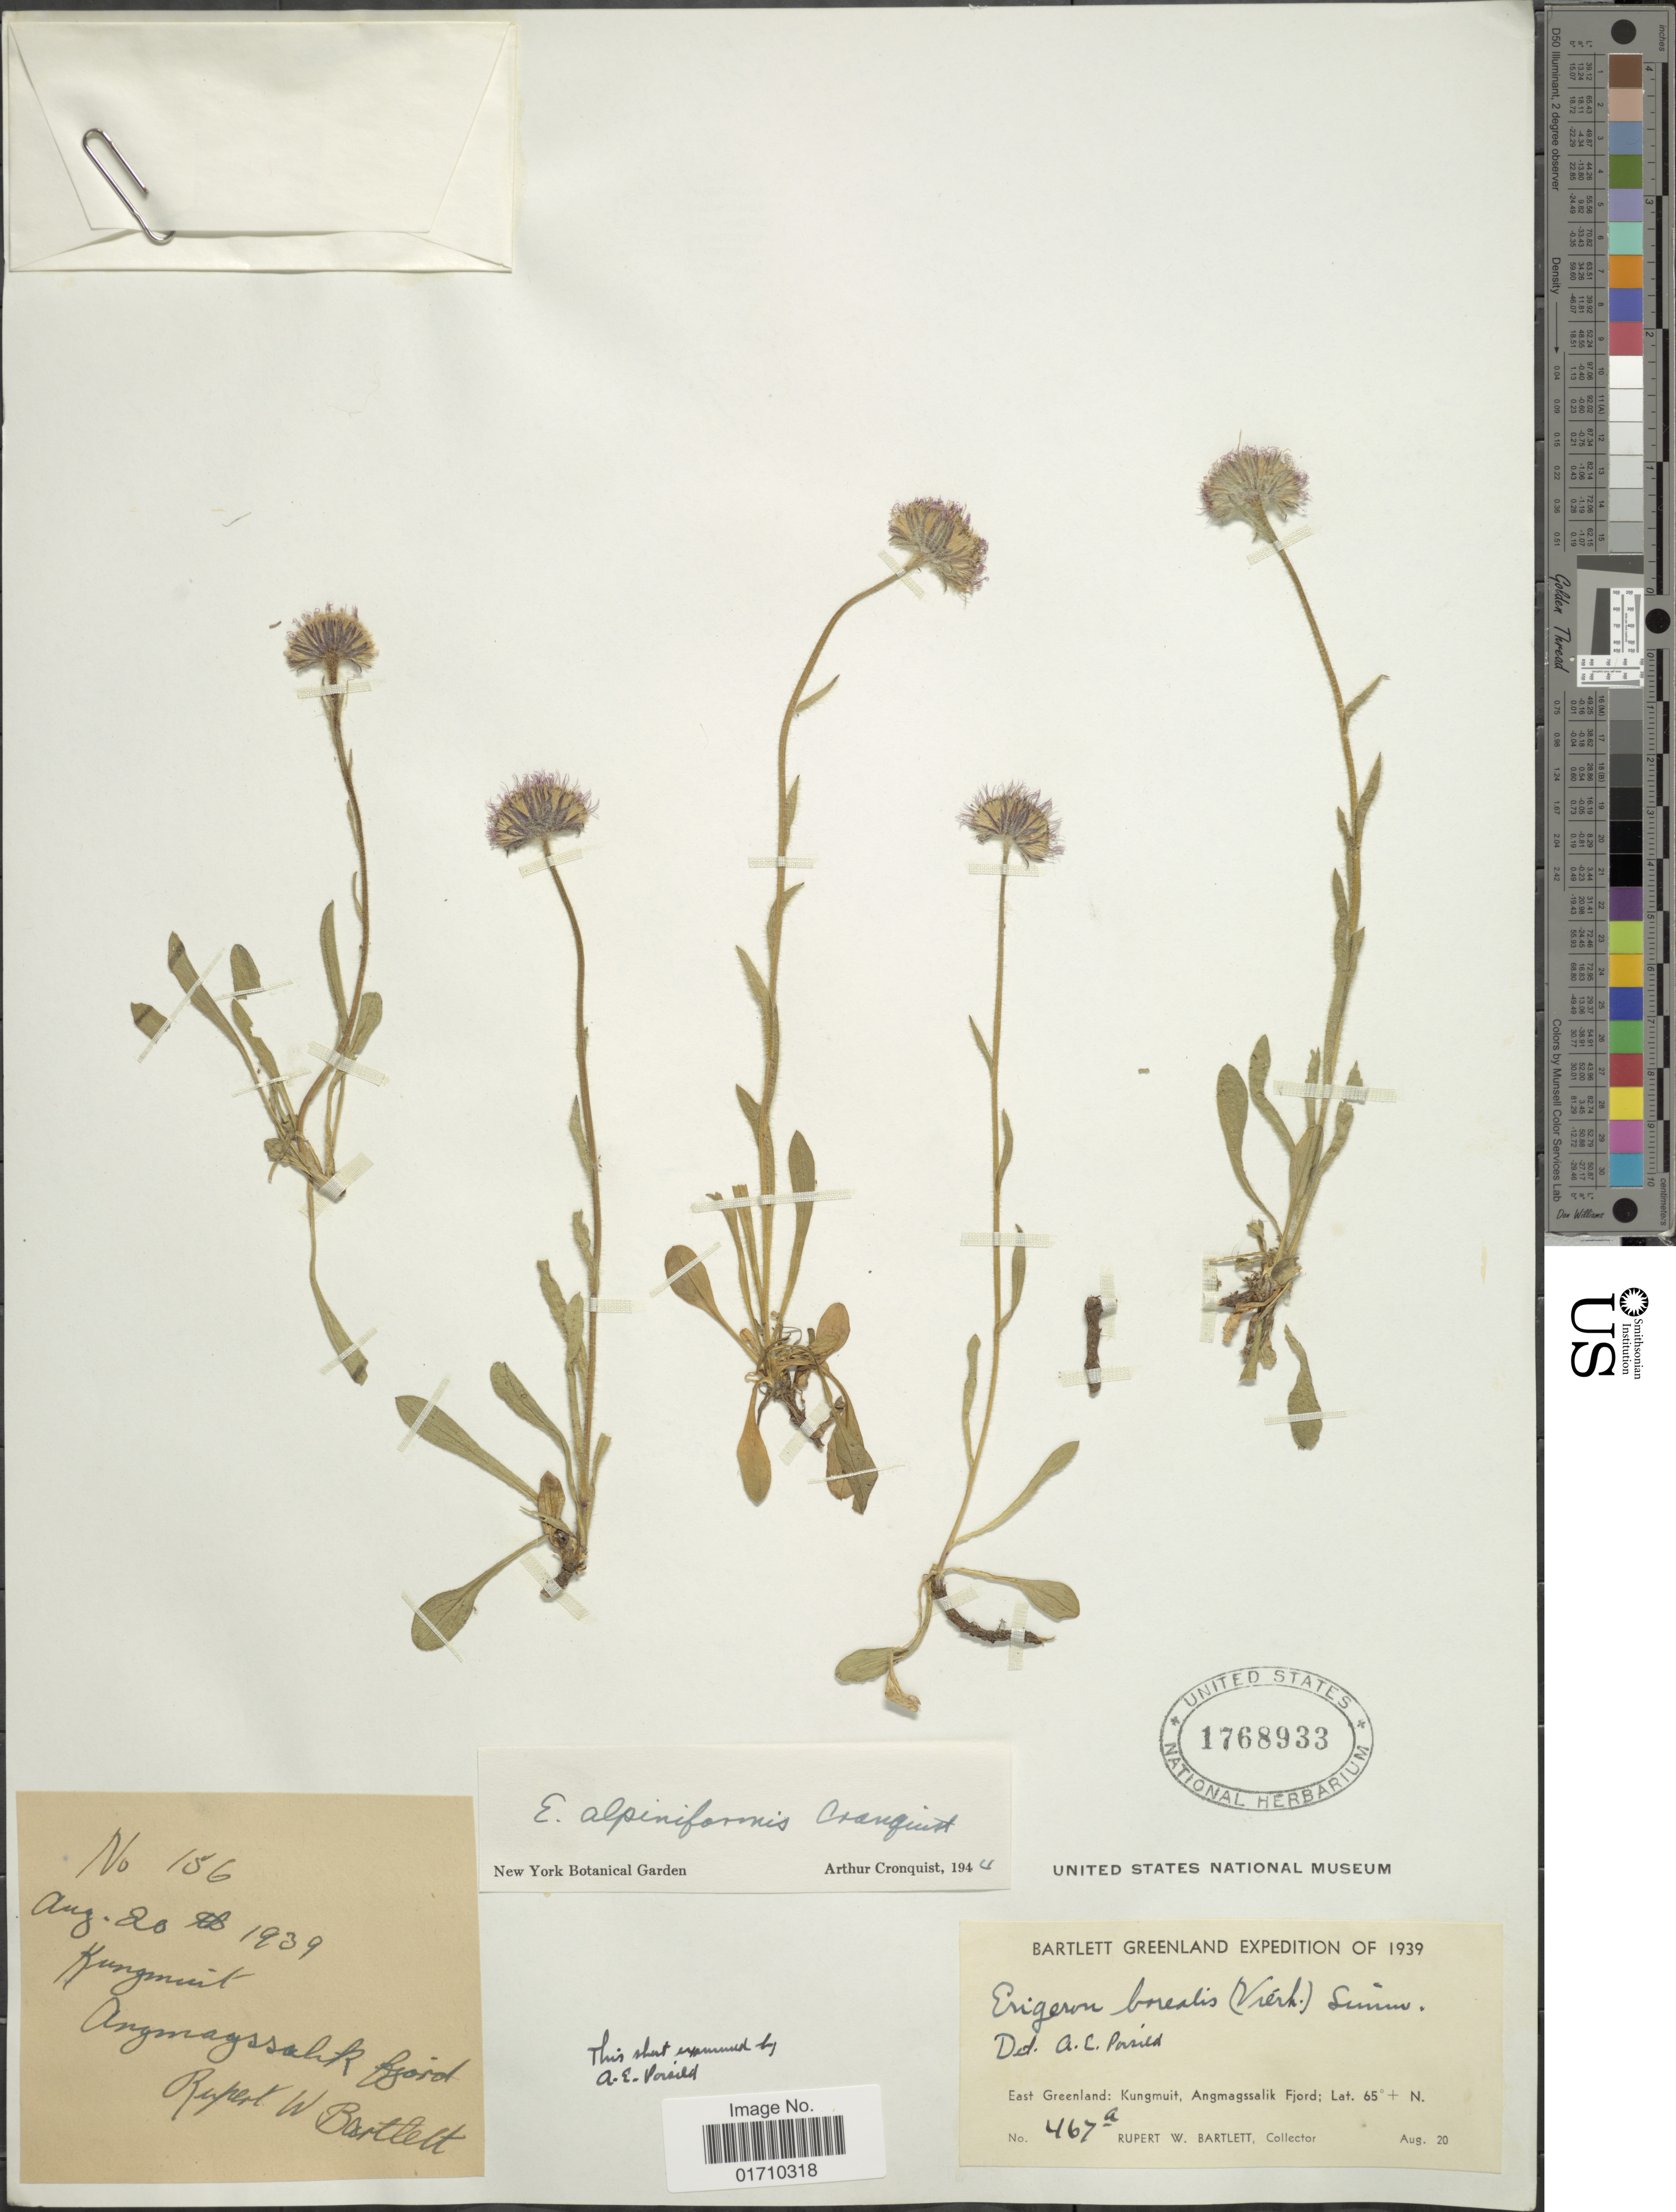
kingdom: Plantae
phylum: Tracheophyta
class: Magnoliopsida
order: Asterales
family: Asteraceae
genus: Erigeron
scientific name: Erigeron alpiniformis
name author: Cronq.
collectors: R. W. Bartlett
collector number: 467a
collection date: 1939-08-20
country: Greenland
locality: East Greenland: Kungmuit, Angmagssalik Fjord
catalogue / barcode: US 1768933